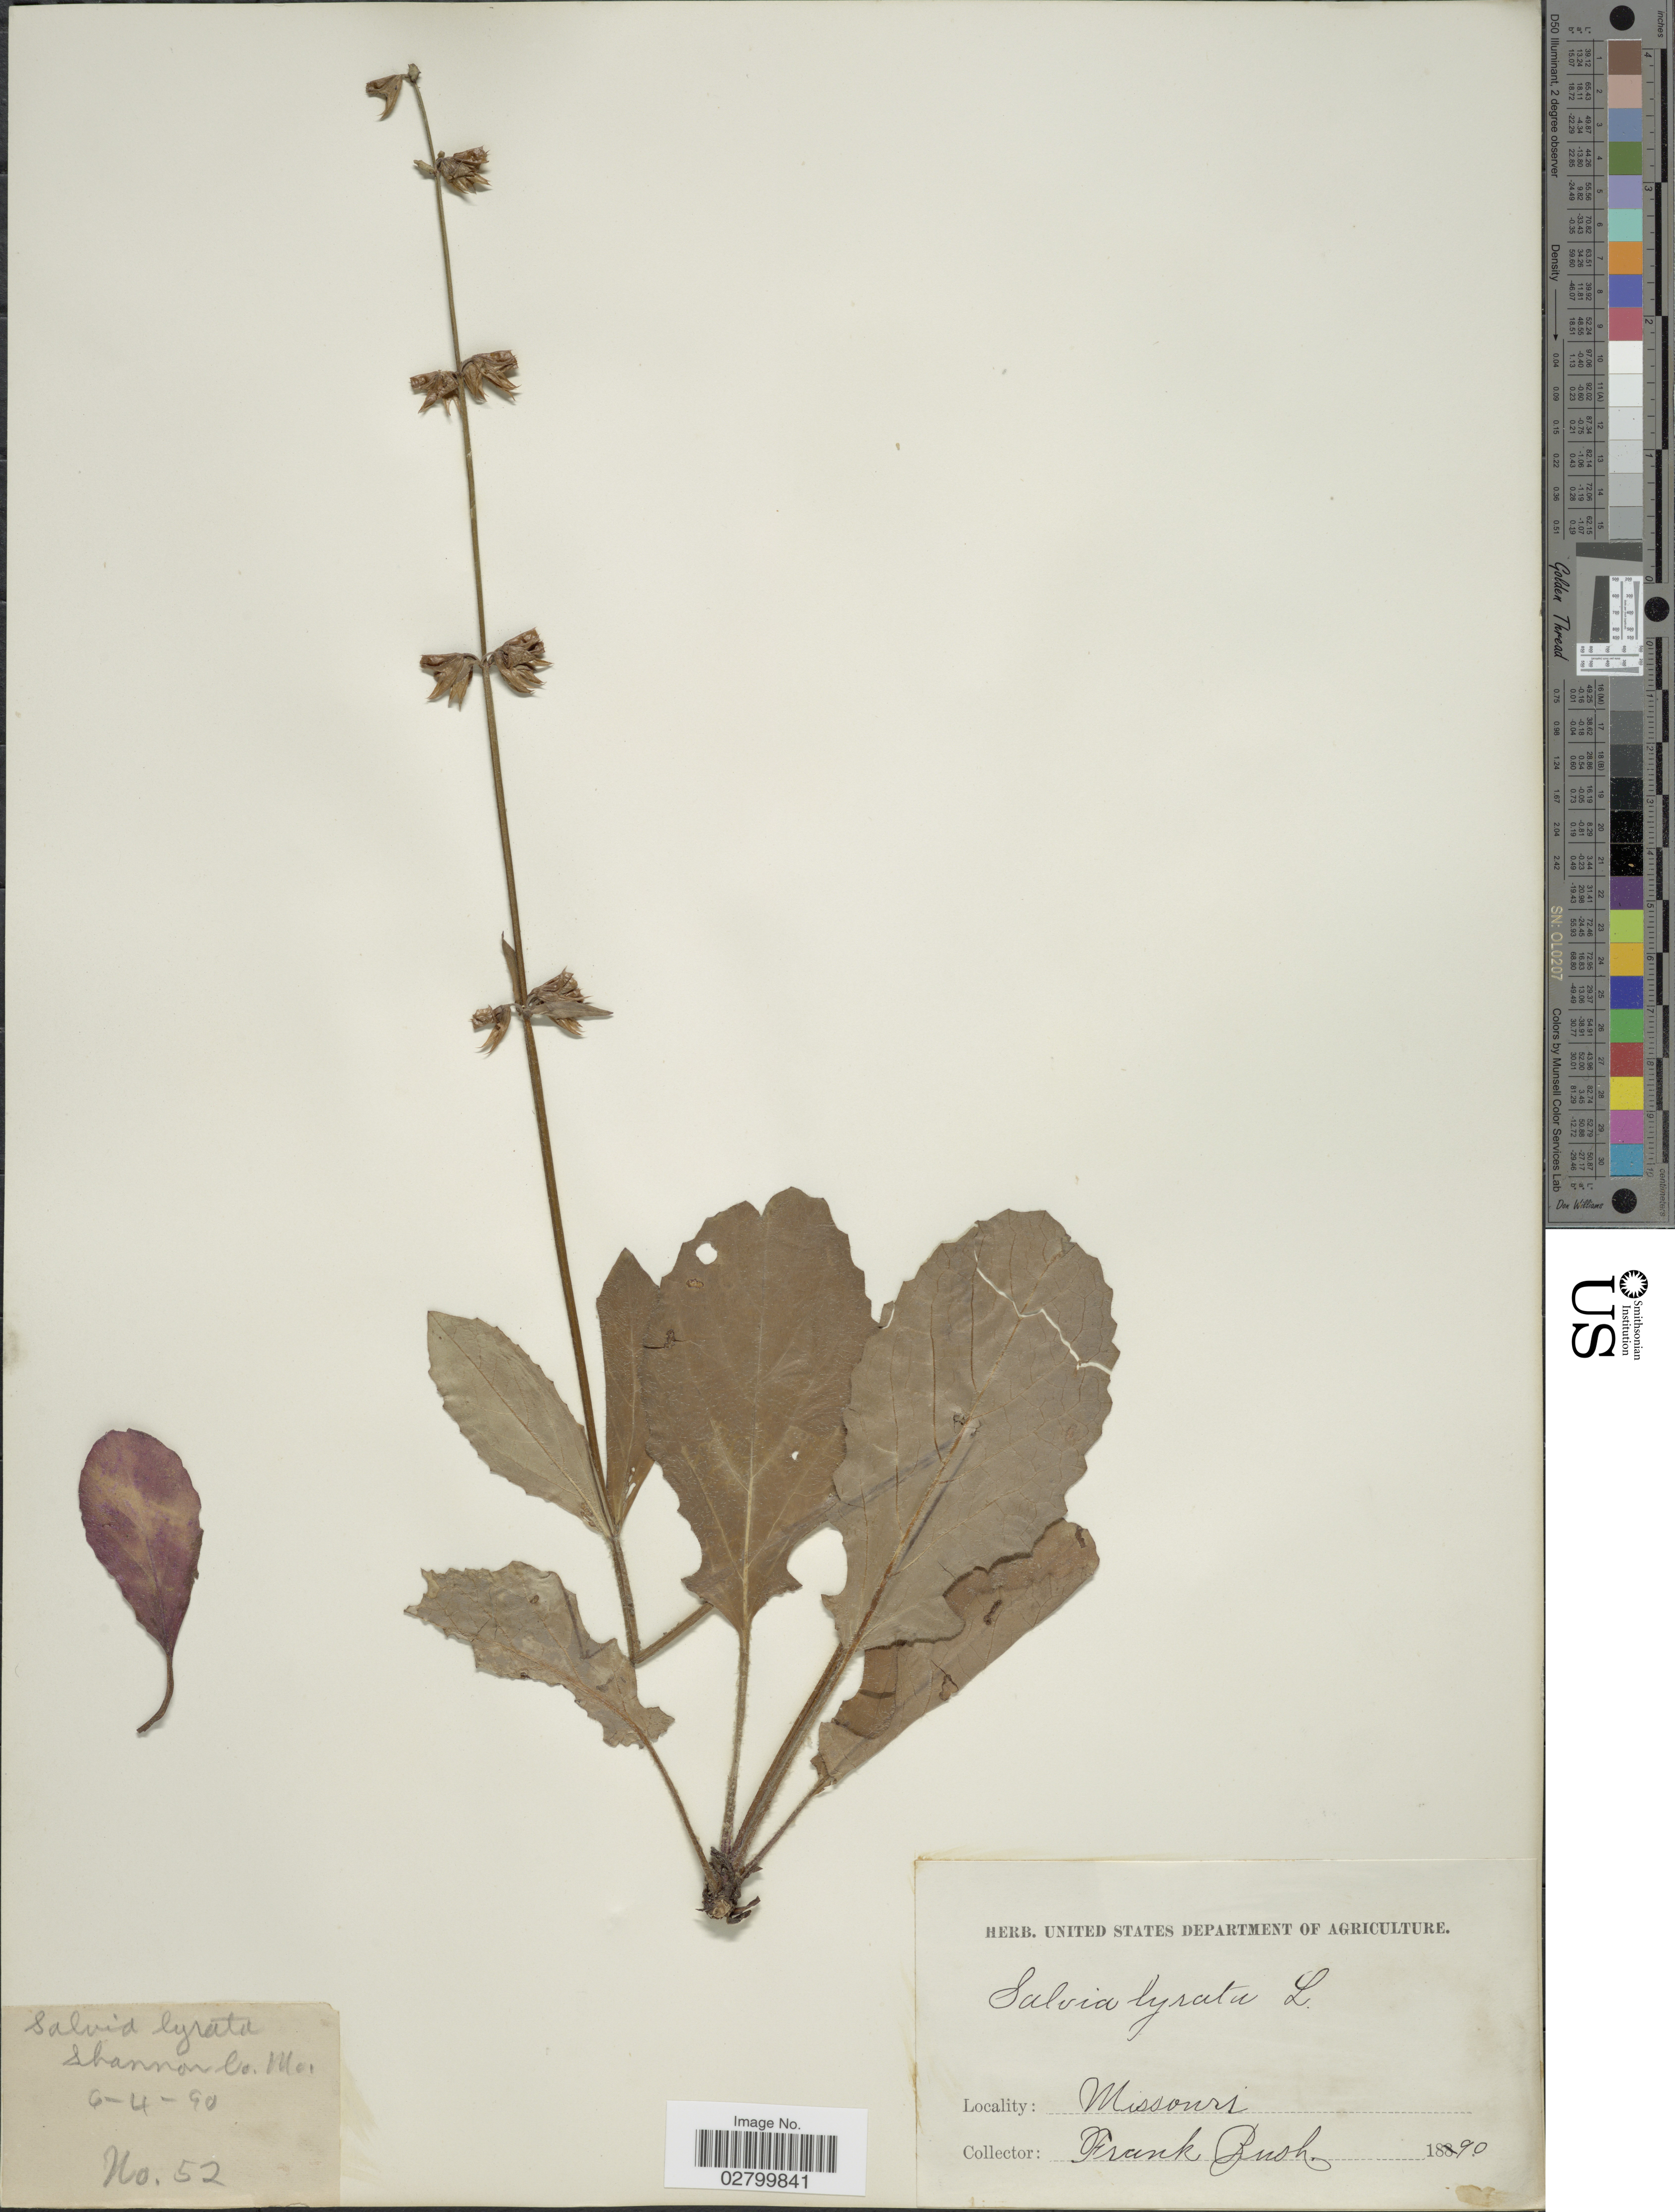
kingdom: Plantae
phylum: Tracheophyta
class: Magnoliopsida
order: Lamiales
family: Lamiaceae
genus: Salvia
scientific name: Salvia lyrata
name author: L.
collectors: F. Bush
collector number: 52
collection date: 1890-06-04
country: United States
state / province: Missouri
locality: Shannon Co.